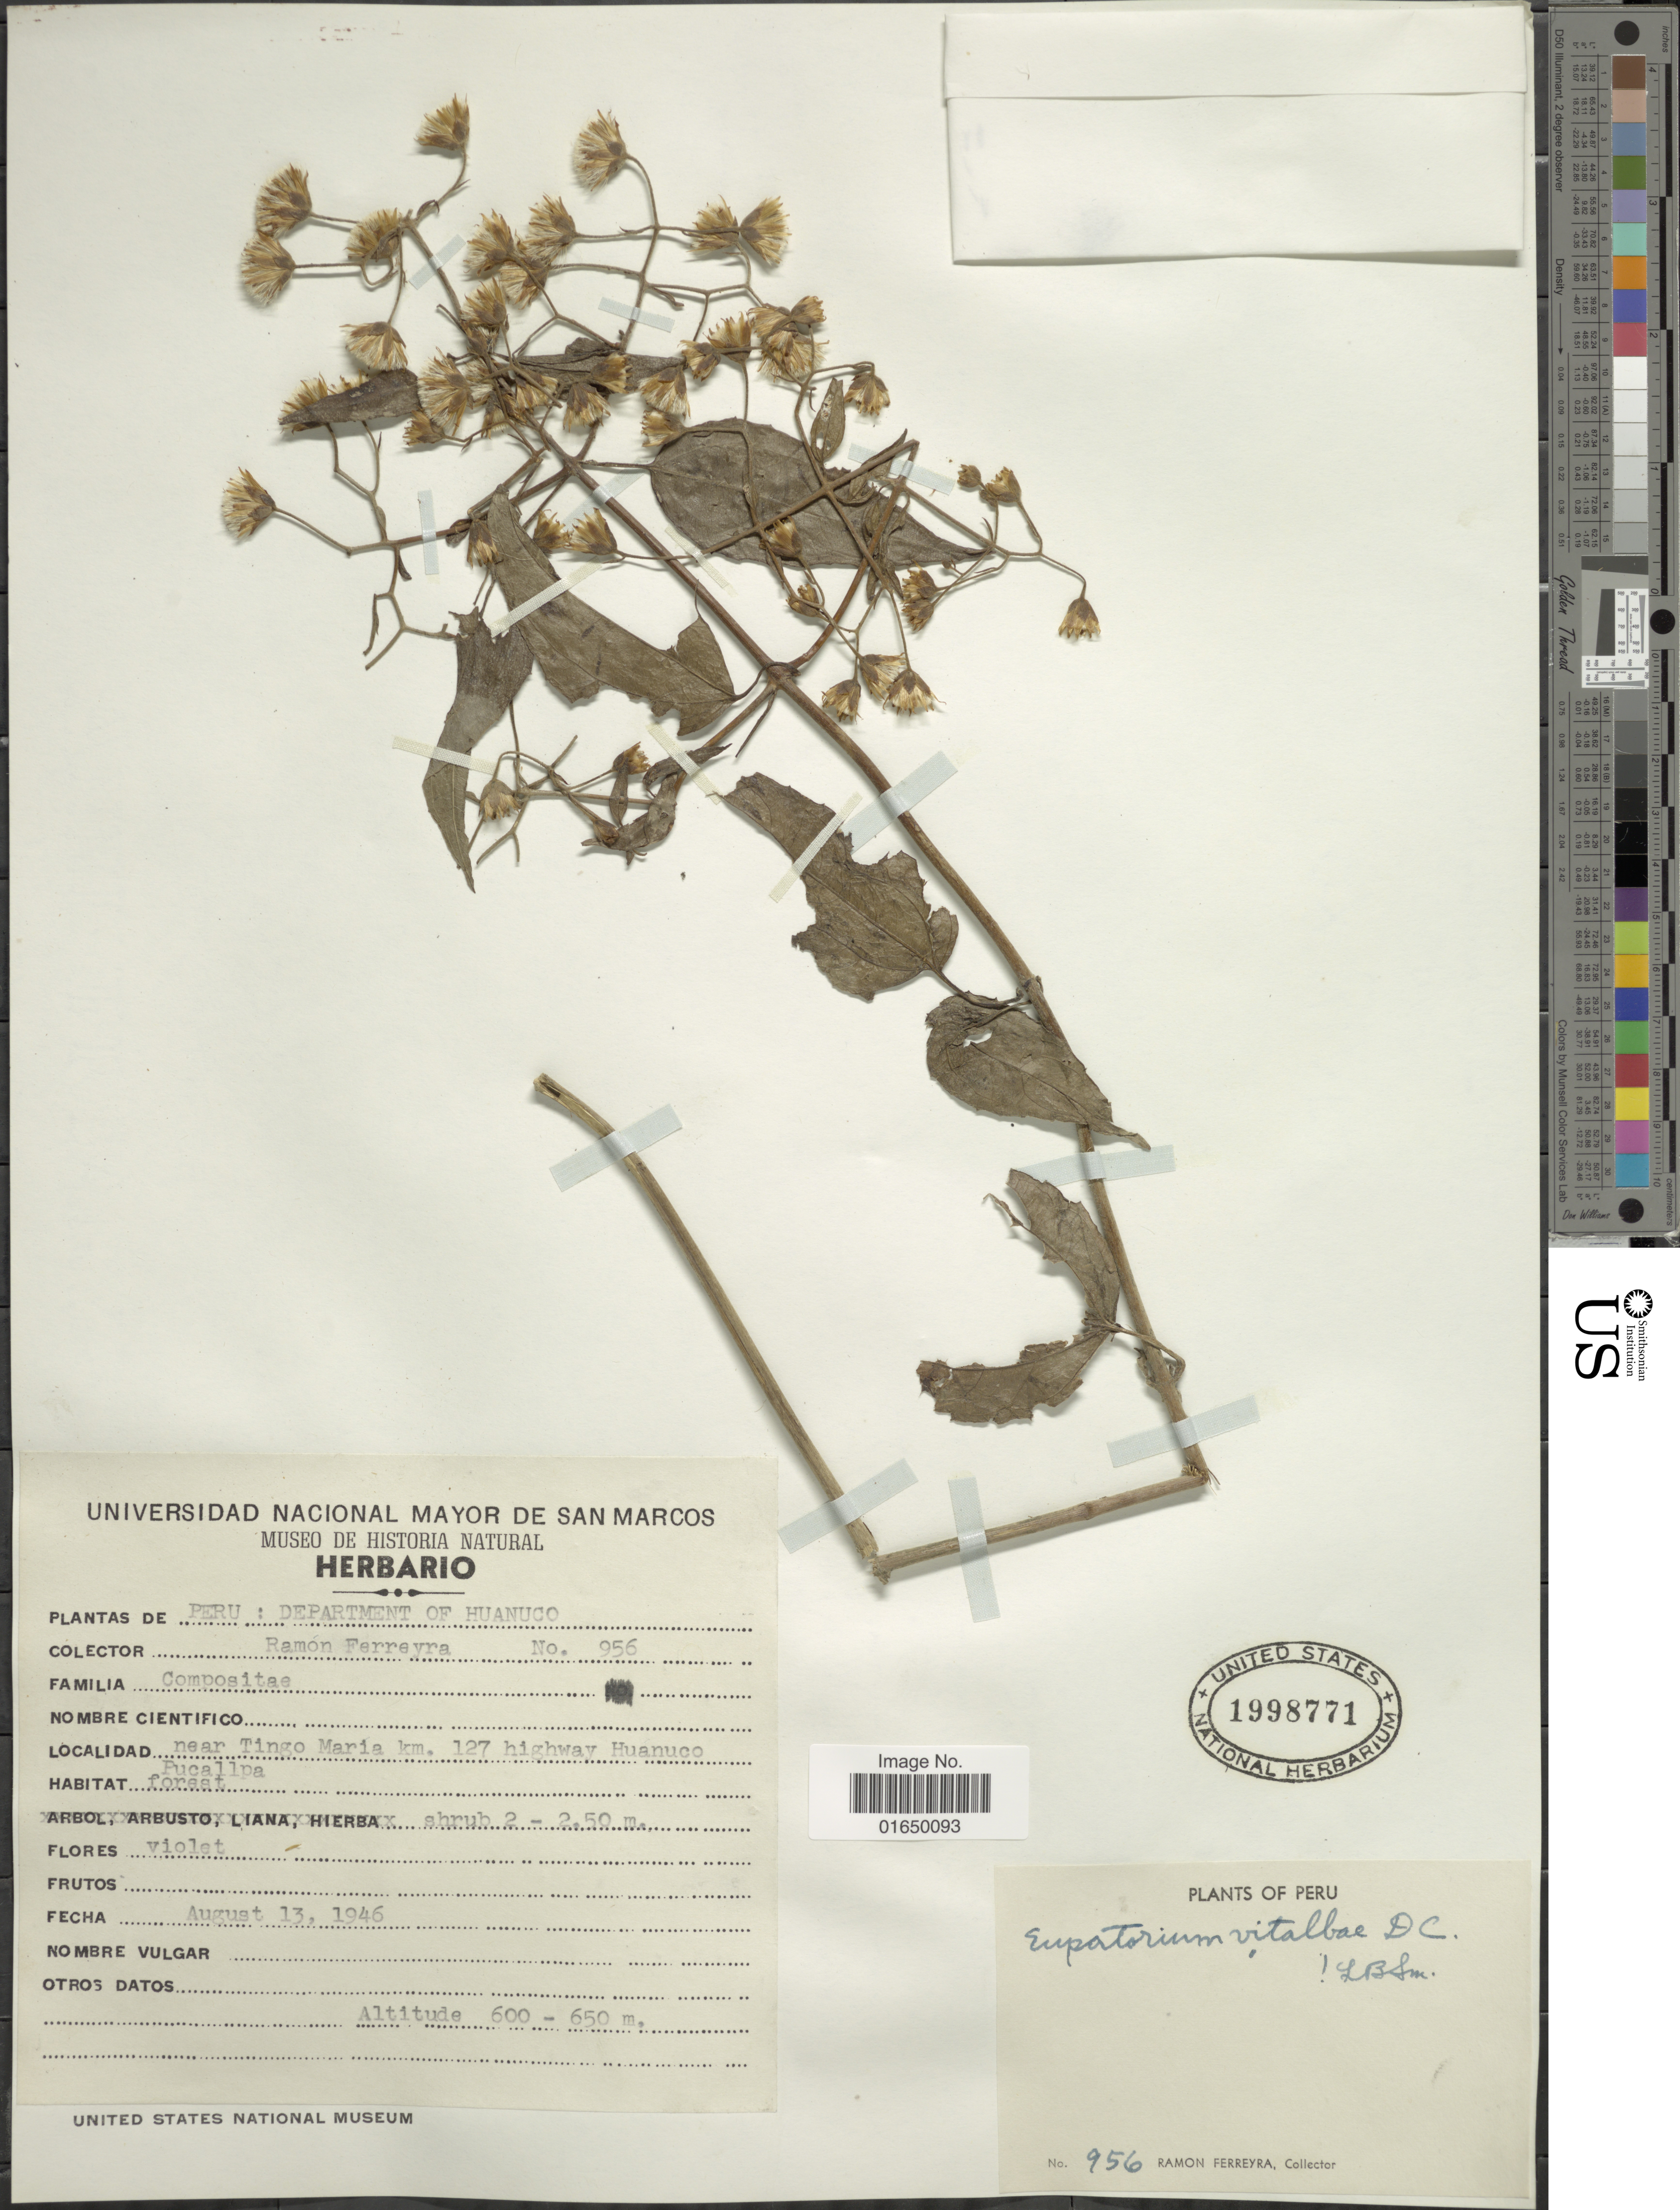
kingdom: Plantae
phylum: Tracheophyta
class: Magnoliopsida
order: Asterales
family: Asteraceae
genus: Heterocondylus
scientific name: Heterocondylus vitalbae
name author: (DC.) R.M. King & H. Rob.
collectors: R. A. Ferreyra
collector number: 956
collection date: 1946-08-13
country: Peru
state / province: Huánuco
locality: Department of Huanuco, near Tingo Maria km. 127 highway Huanuco Pucallpa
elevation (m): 600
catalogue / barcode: US 1998771